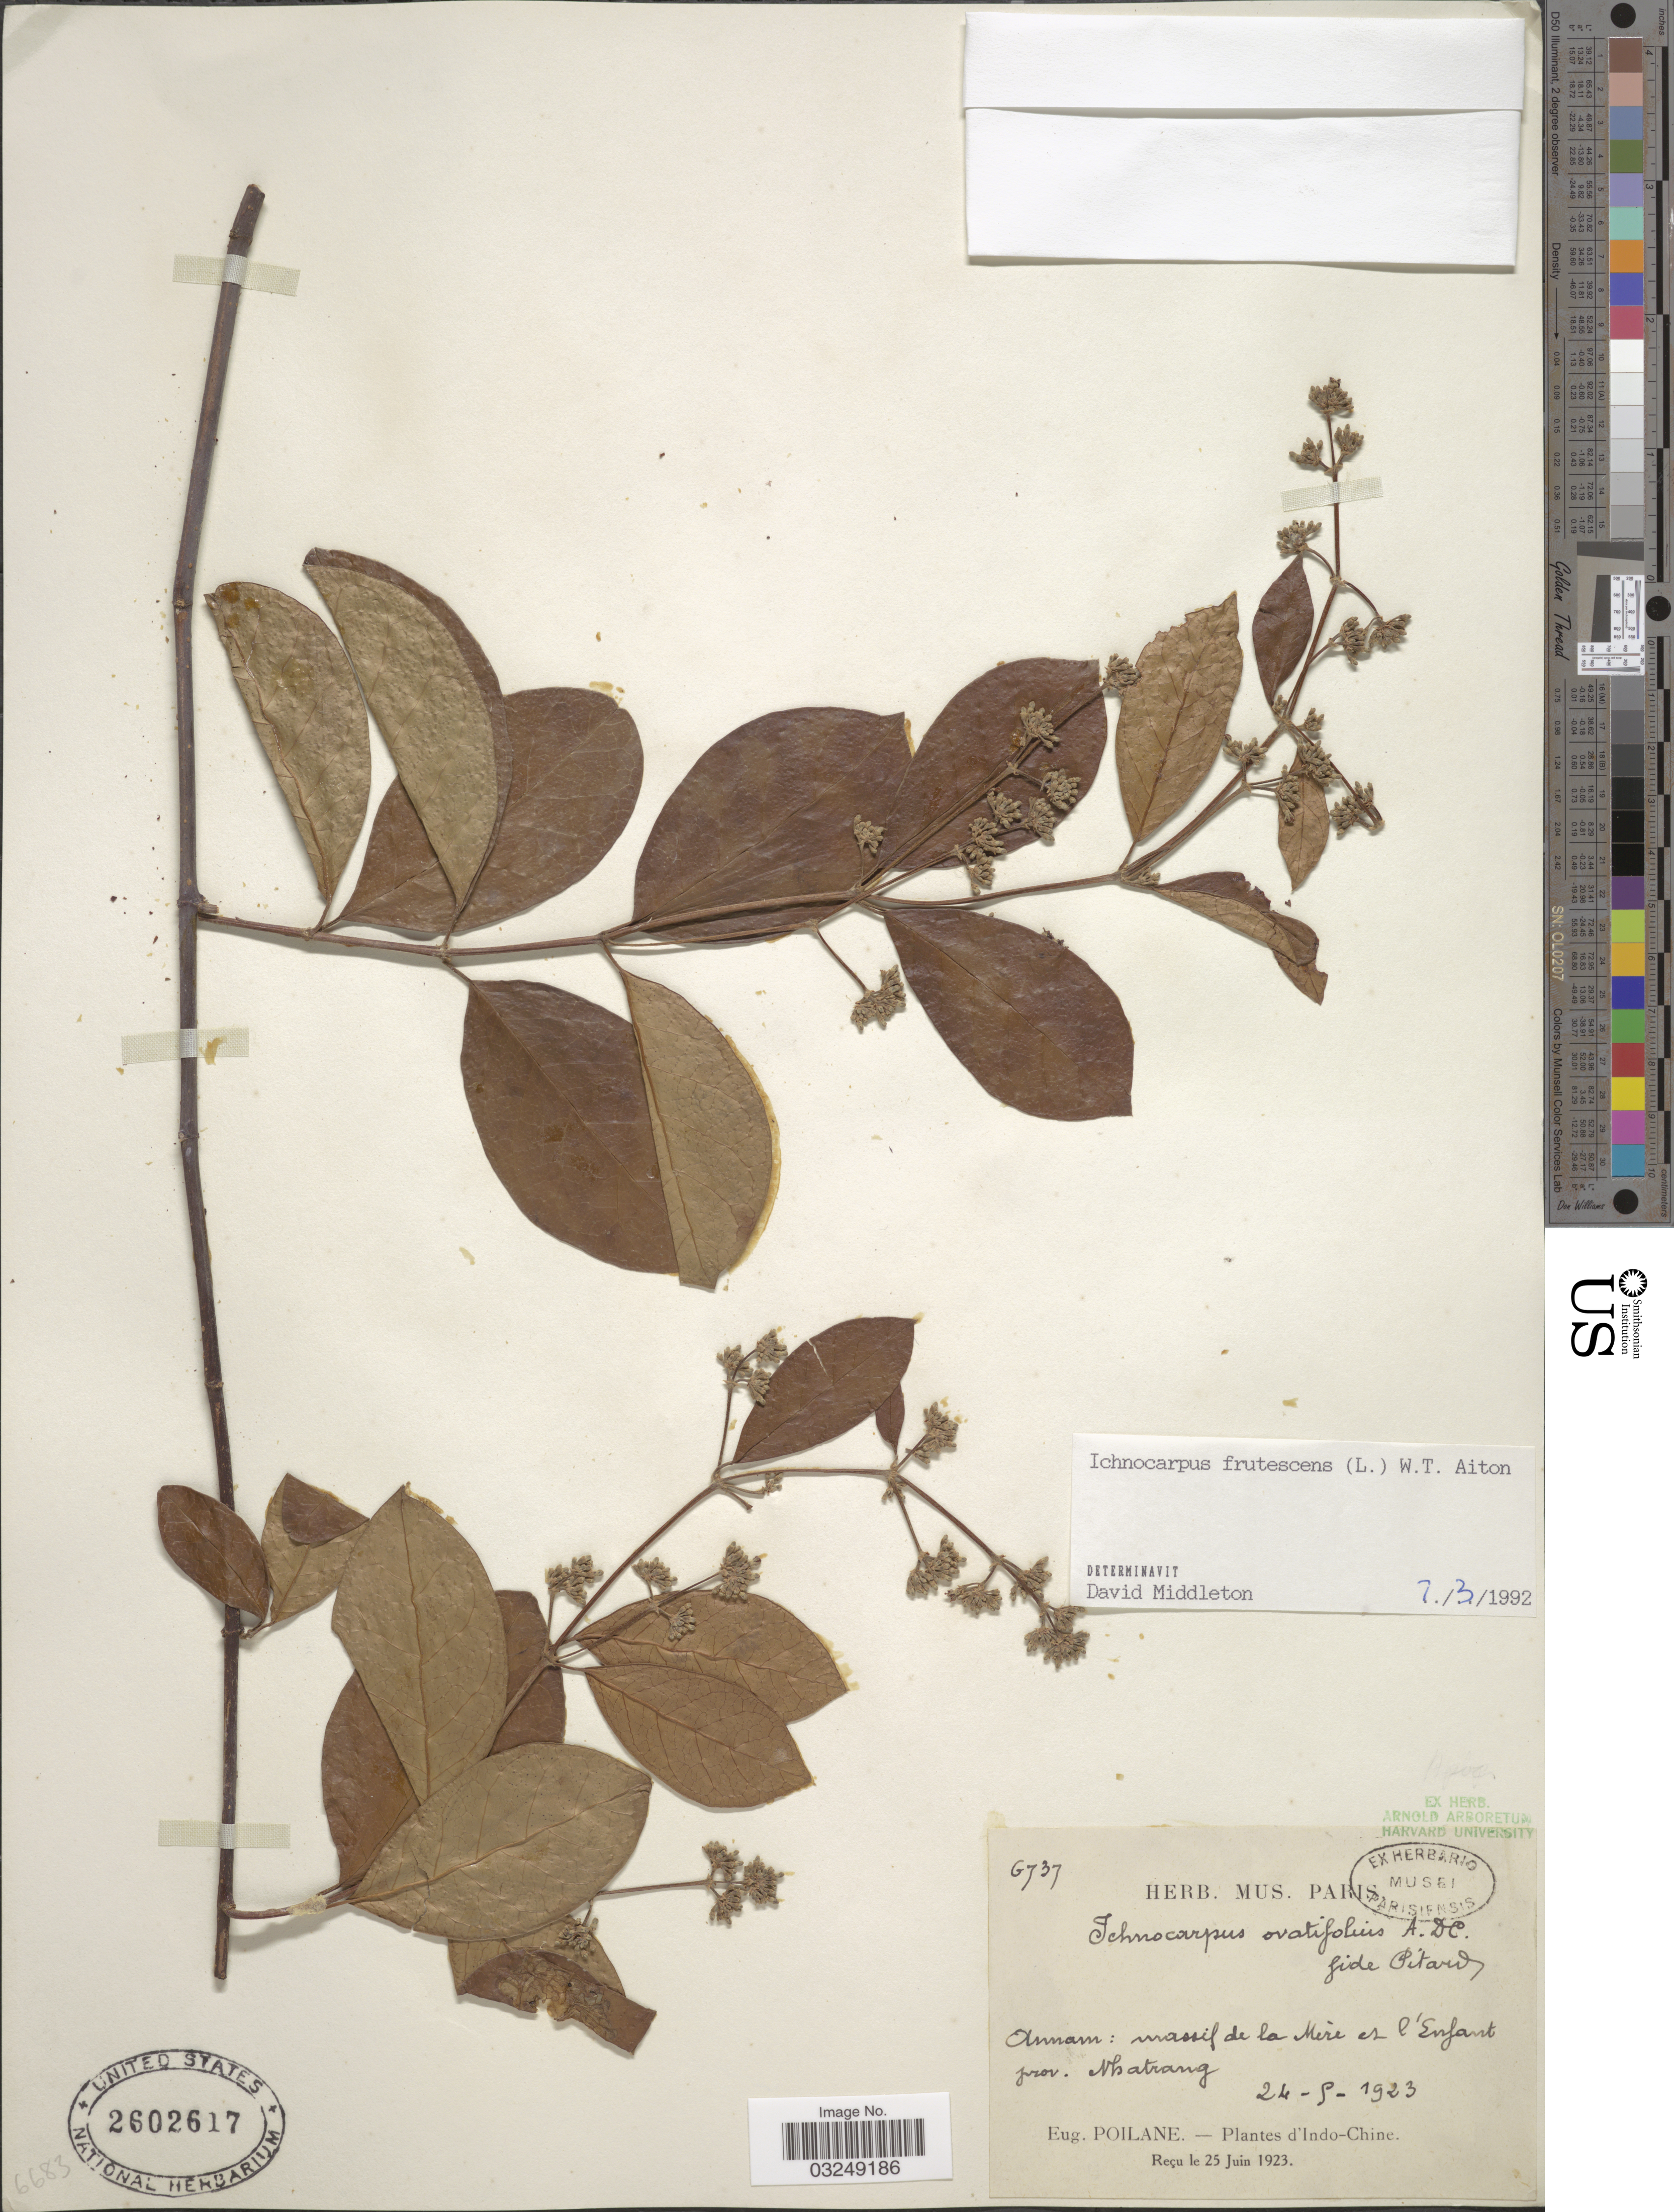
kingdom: Plantae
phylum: Tracheophyta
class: Magnoliopsida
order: Gentianales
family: Apocynaceae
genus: Ichnocarpus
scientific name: Ichnocarpus frutescens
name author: (L.) W.T. Aiton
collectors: E. Poilane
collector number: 6737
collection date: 1923-05-24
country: Vietnam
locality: Annam: massif de la Mére et l'Enfant prov. Nhatrang.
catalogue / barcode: US 2602617